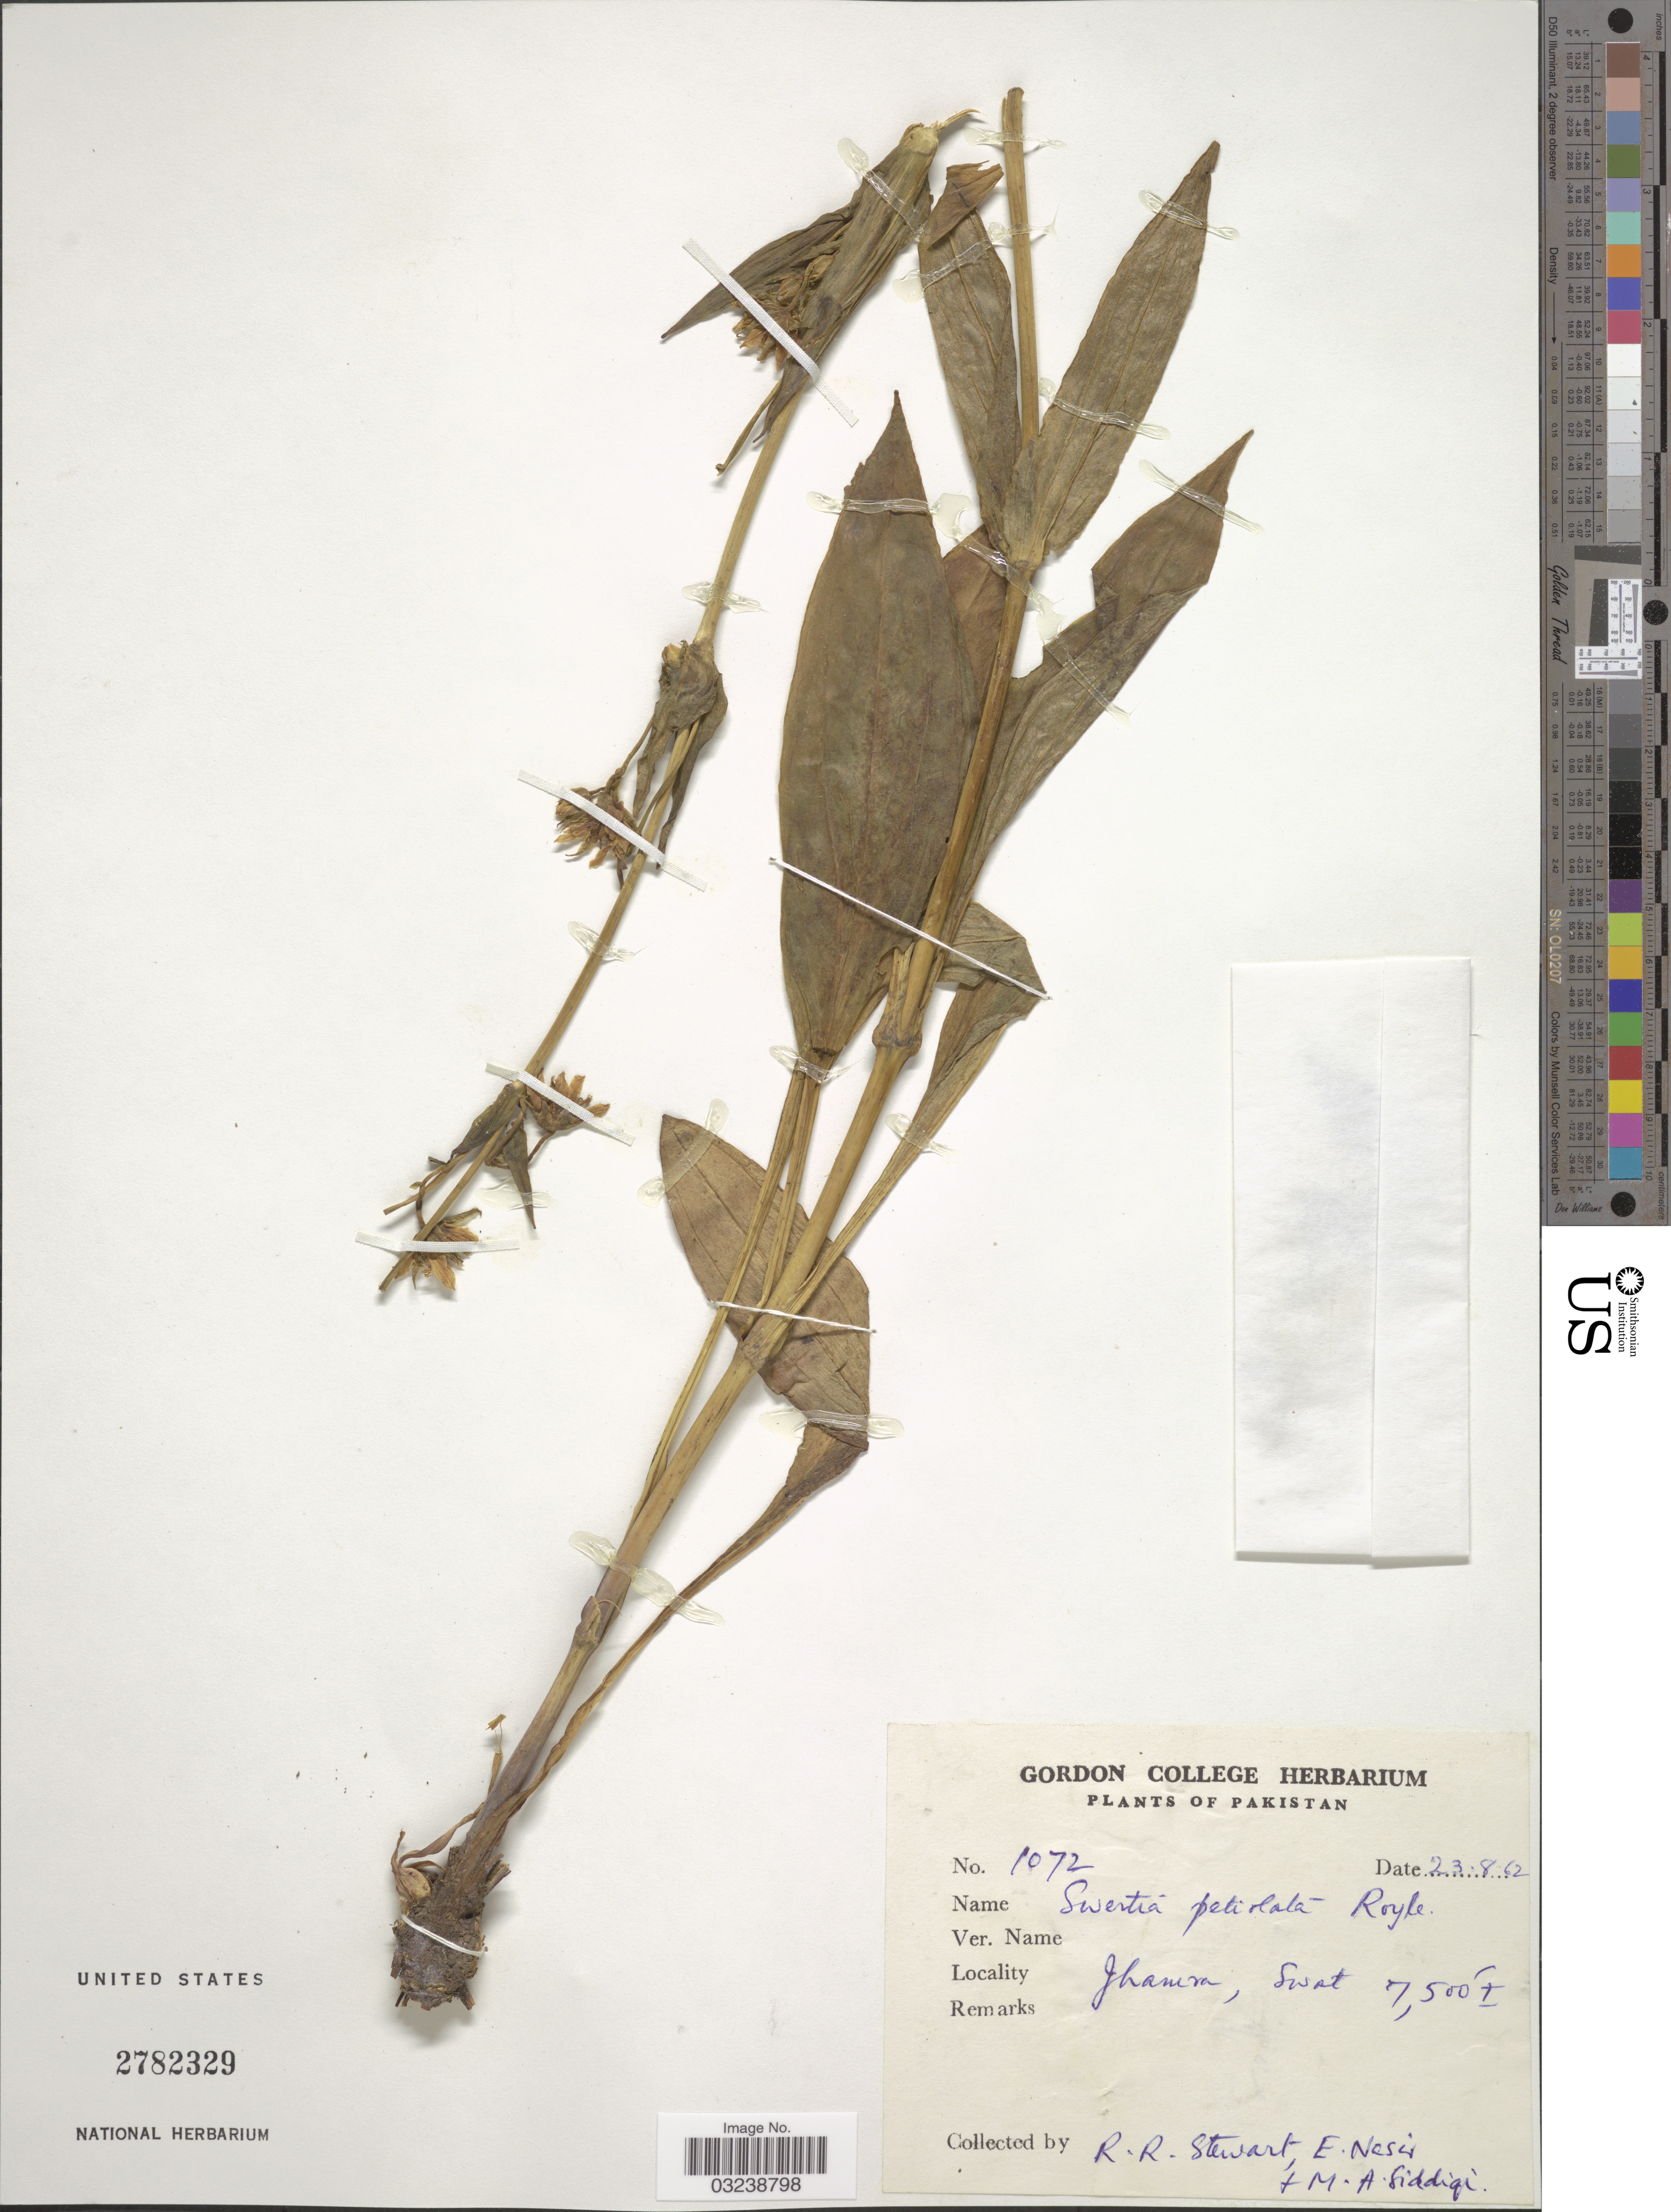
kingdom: Plantae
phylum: Tracheophyta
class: Magnoliopsida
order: Gentianales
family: Gentianaceae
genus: Swertia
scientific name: Swertia petiolata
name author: D. Don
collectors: R. Stewart, E. Nasir & M. Siddiqi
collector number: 1072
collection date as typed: Transcribed d/m/y: 23/8/62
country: Pakistan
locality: Jhamra, Swat.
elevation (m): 2286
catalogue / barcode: US 2782329